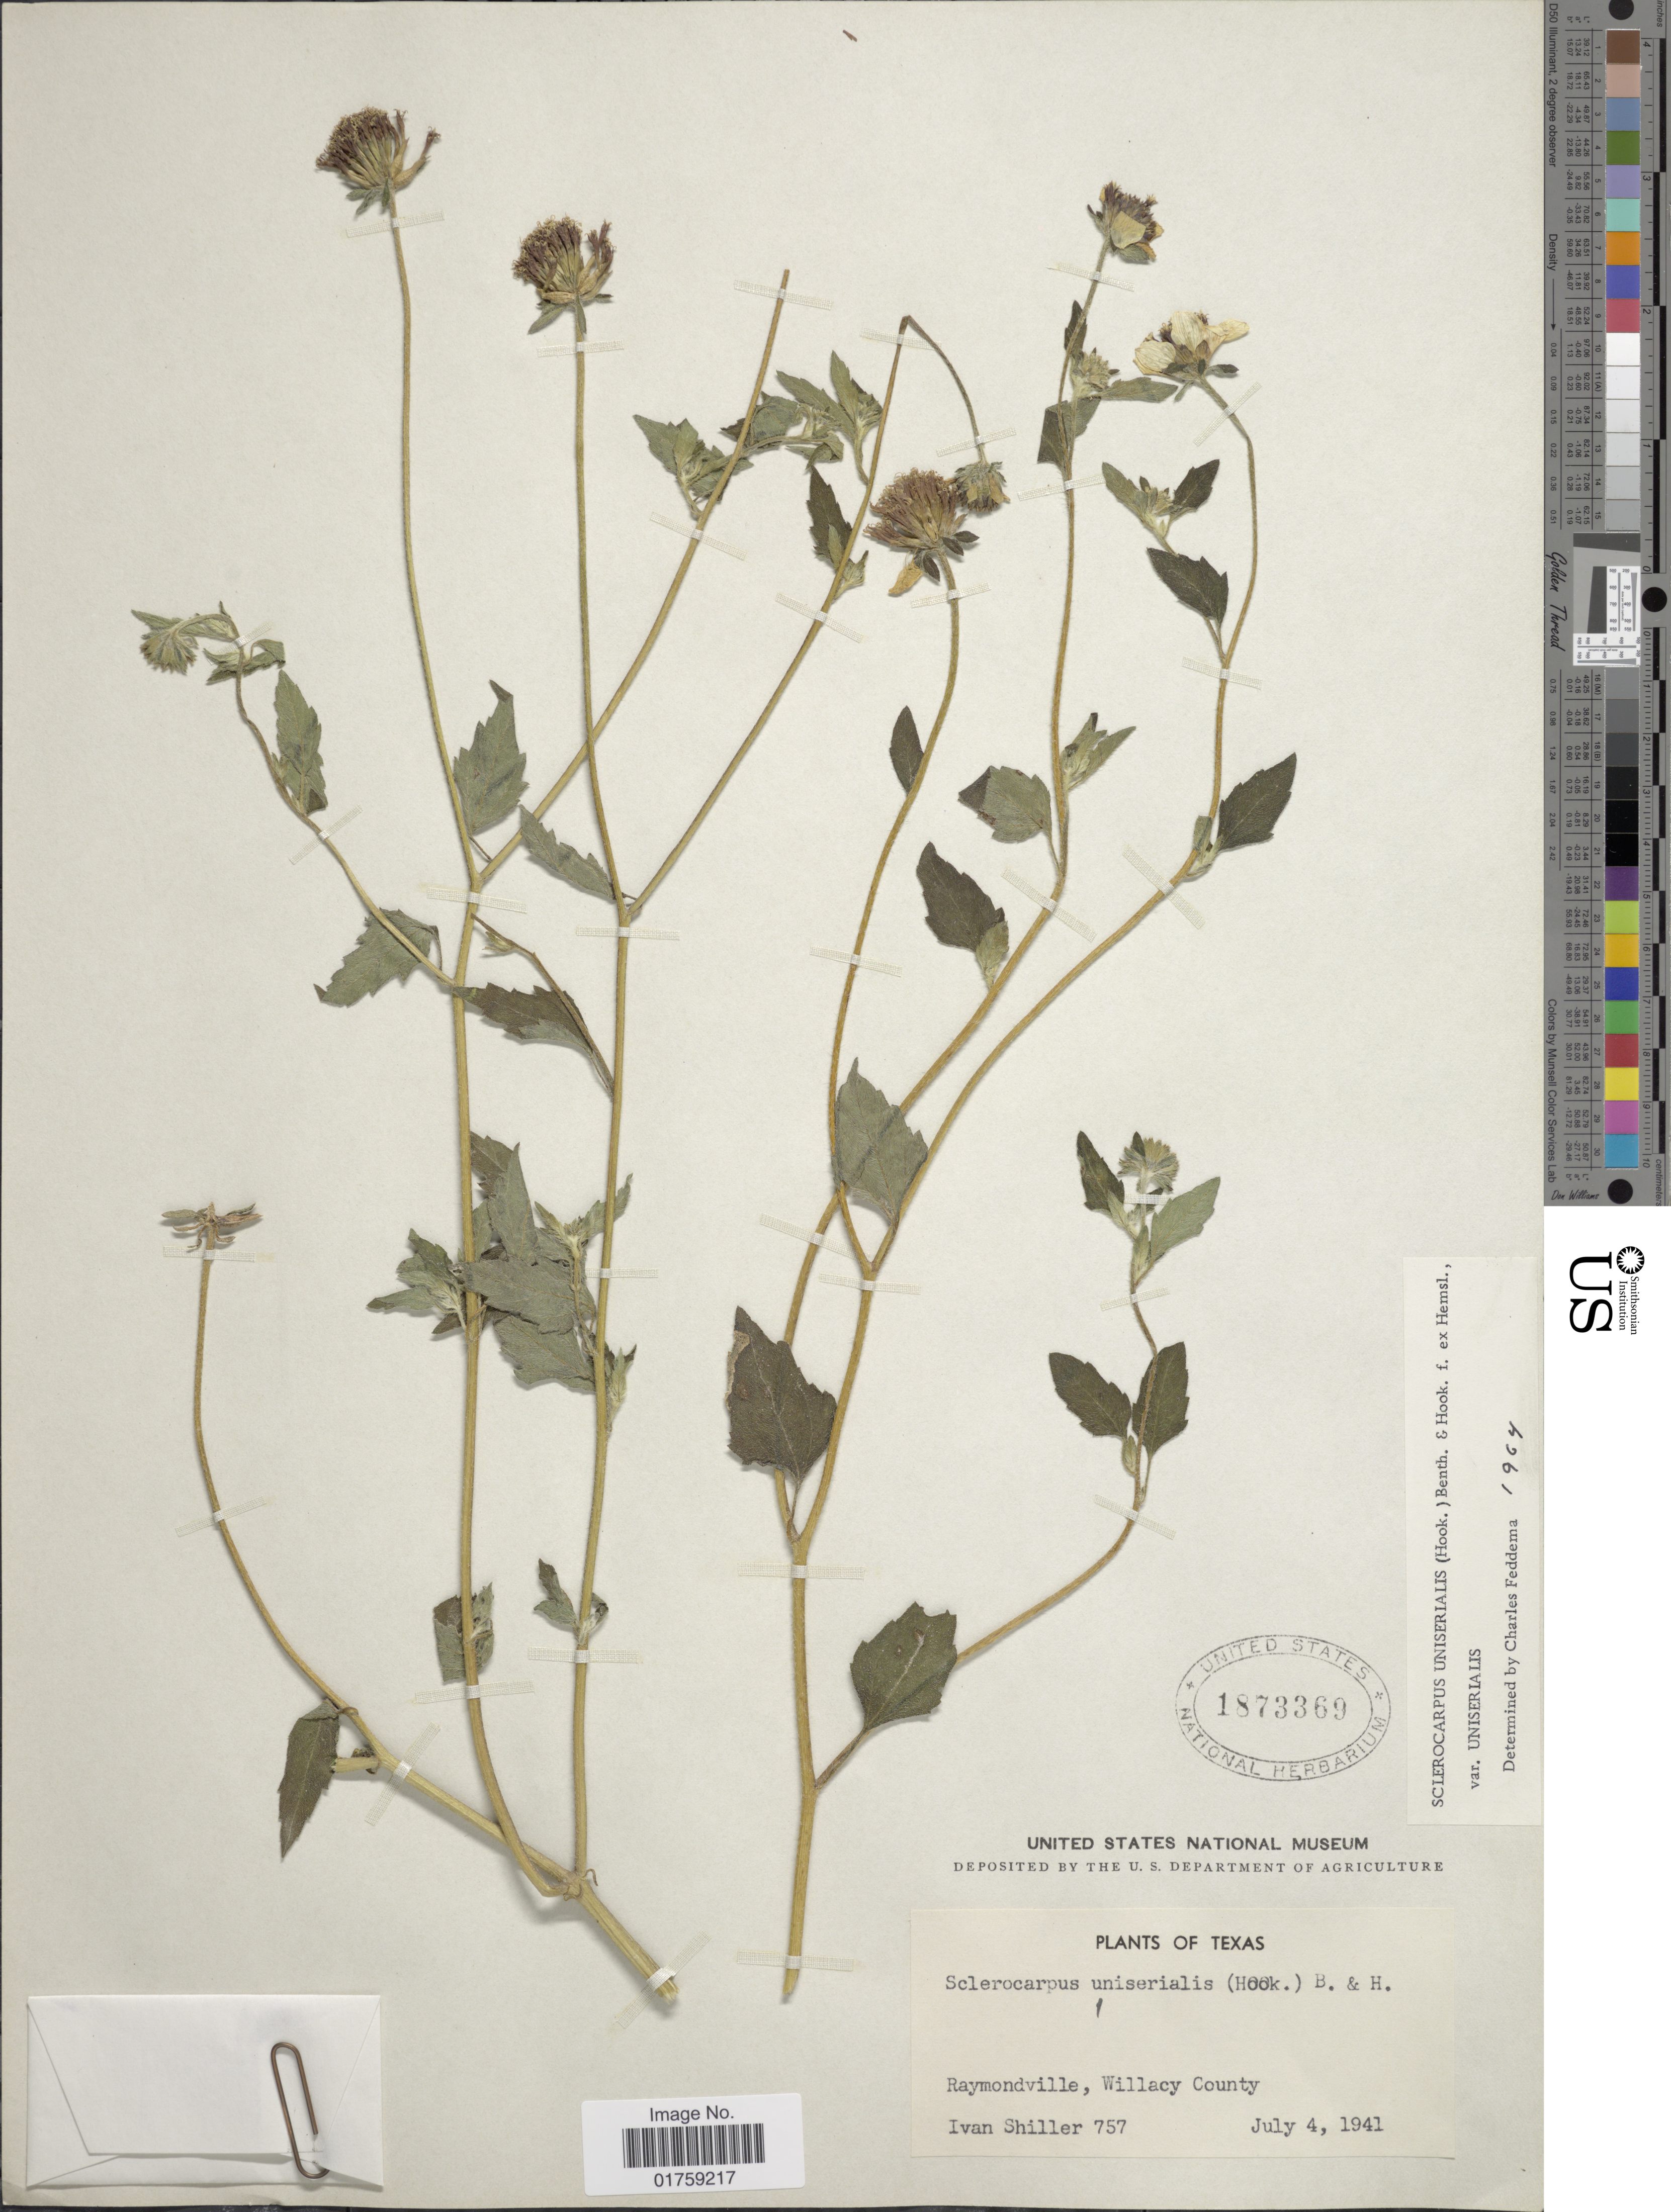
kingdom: Plantae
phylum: Tracheophyta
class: Magnoliopsida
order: Asterales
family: Asteraceae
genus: Sclerocarpus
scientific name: Sclerocarpus uniserialis var. uniserialis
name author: (Hook.) Benth. & Hook. f. ex Hemsl.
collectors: I. Shiller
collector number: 757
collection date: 1941-07-04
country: United States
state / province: Texas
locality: Raymondville, Willacy County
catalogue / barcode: US 1873369